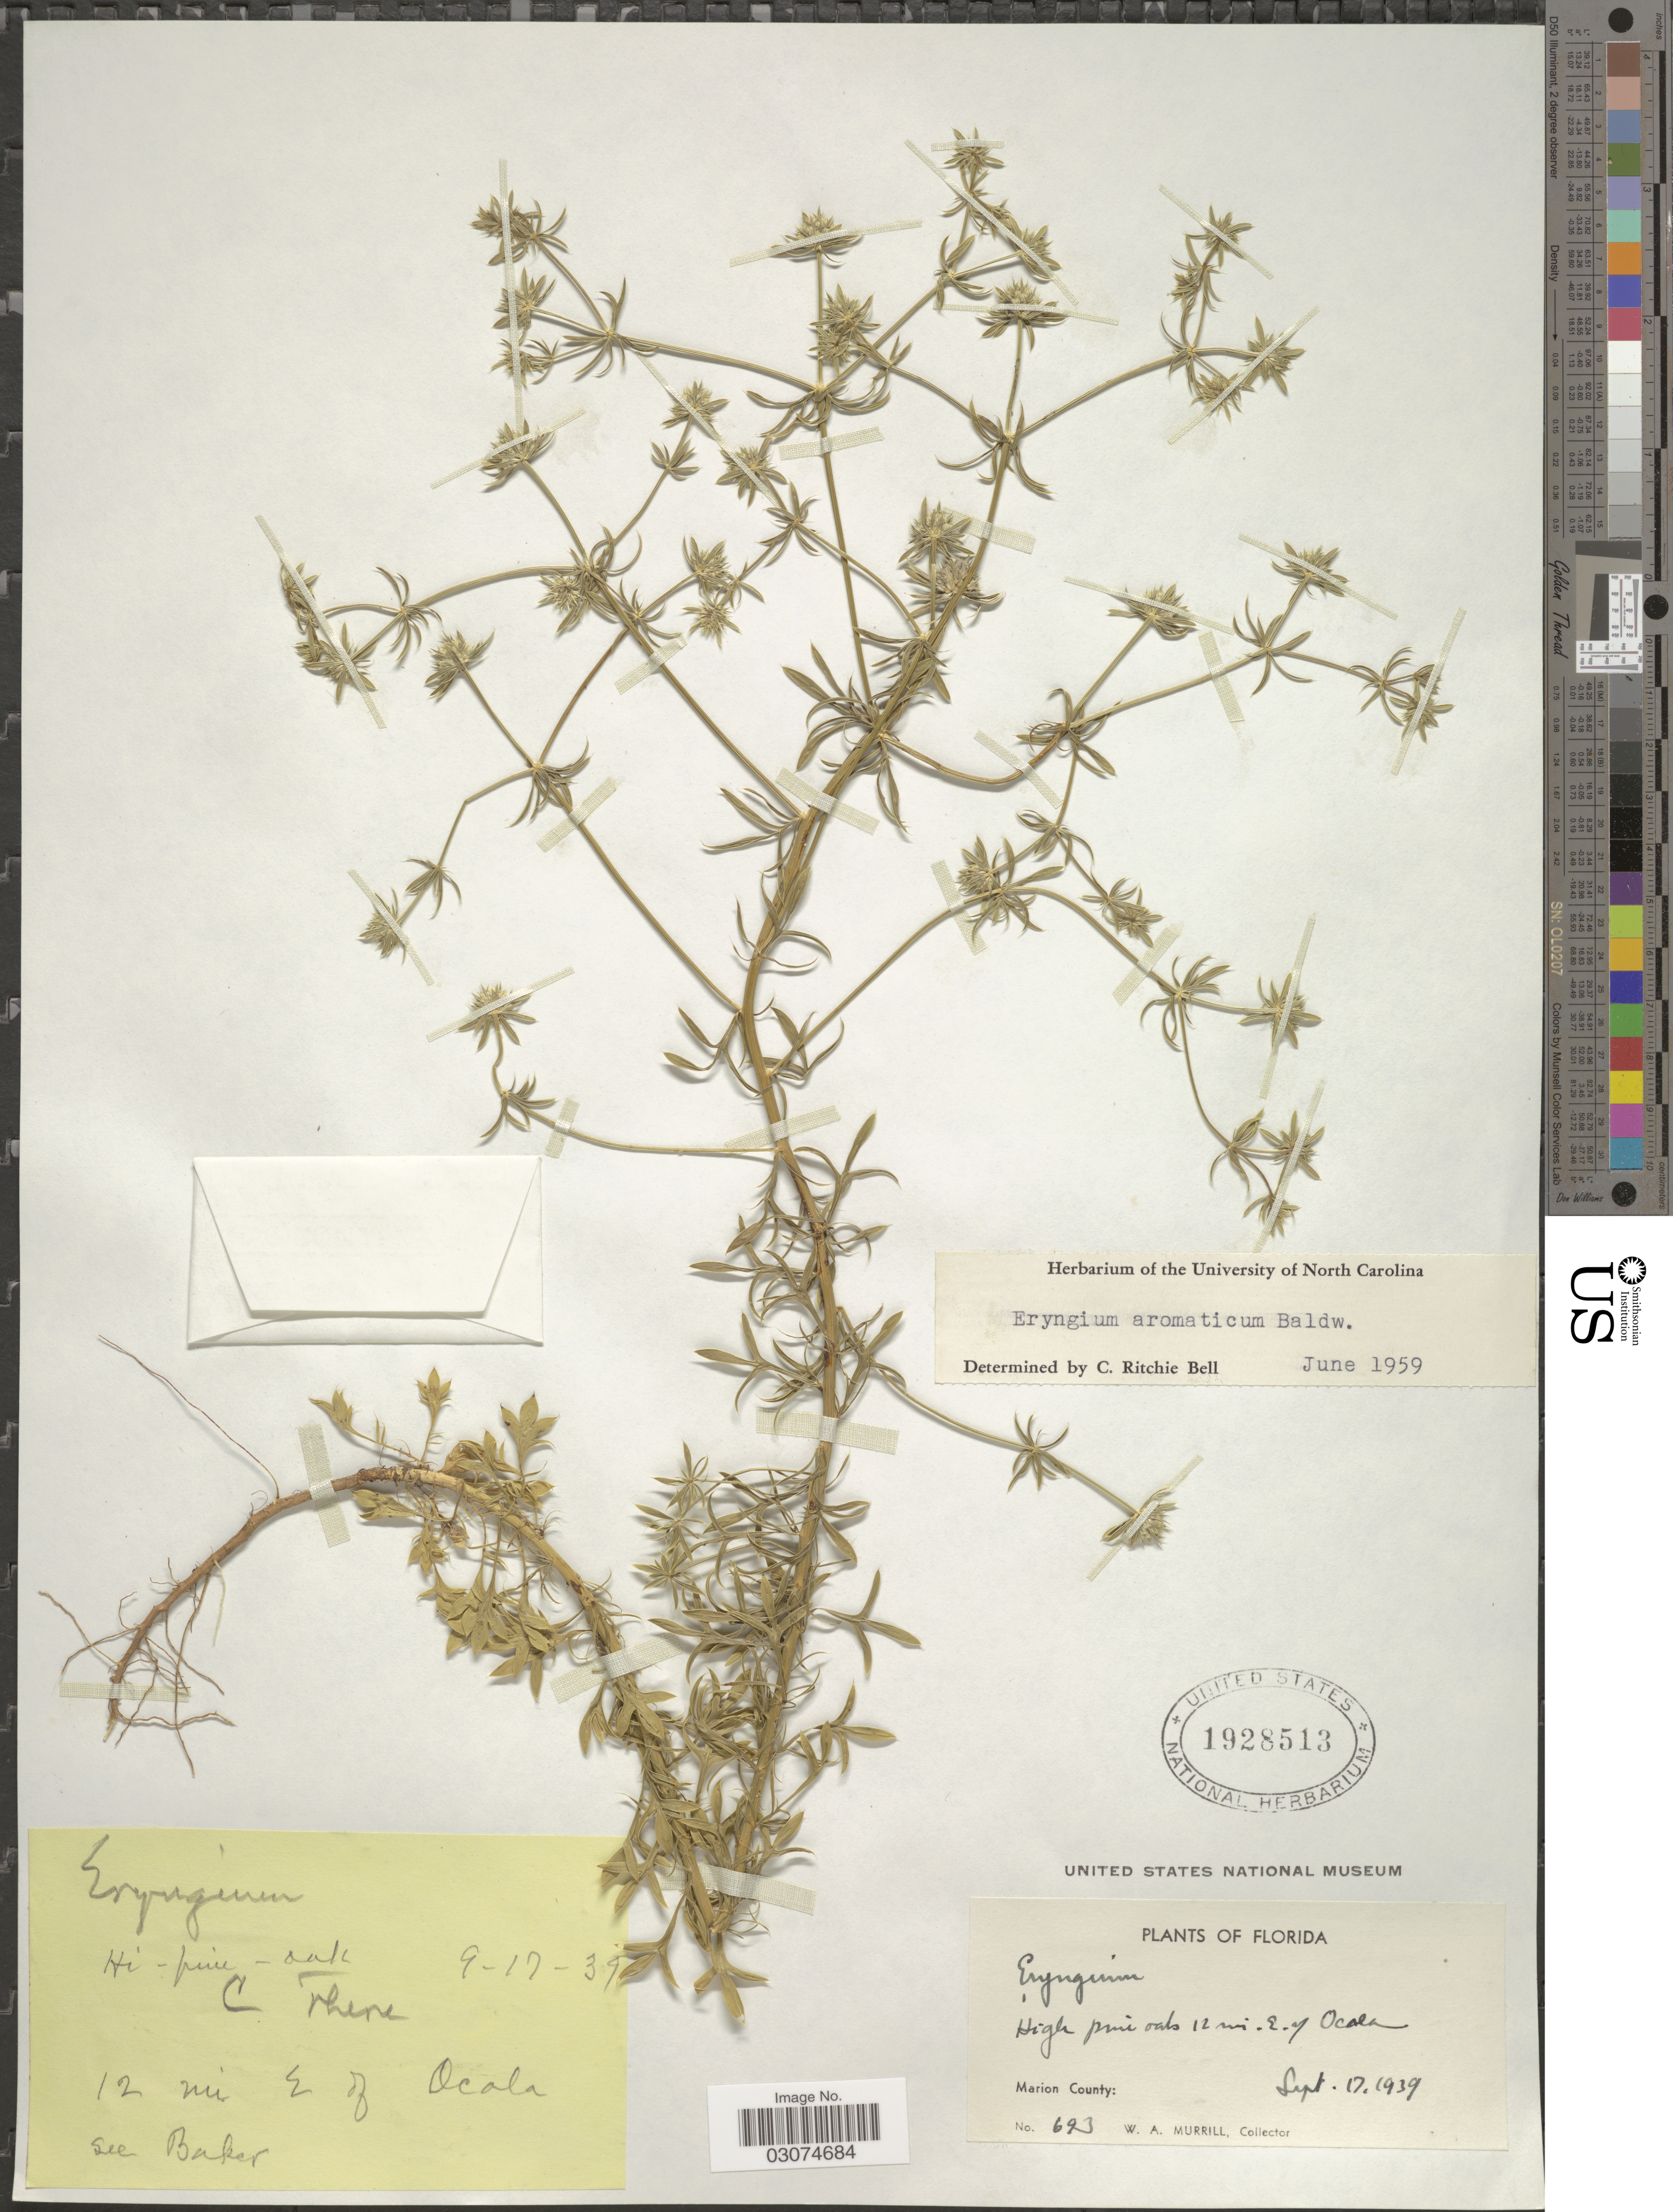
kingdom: Plantae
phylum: Tracheophyta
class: Magnoliopsida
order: Apiales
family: Apiaceae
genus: Eryngium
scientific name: Eryngium aromaticum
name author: Baldwin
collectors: W. A. Murrill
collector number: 693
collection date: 1939-09-17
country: United States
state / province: Florida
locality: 12 mi. E. of Ocala. Marion County.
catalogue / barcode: US 1928513